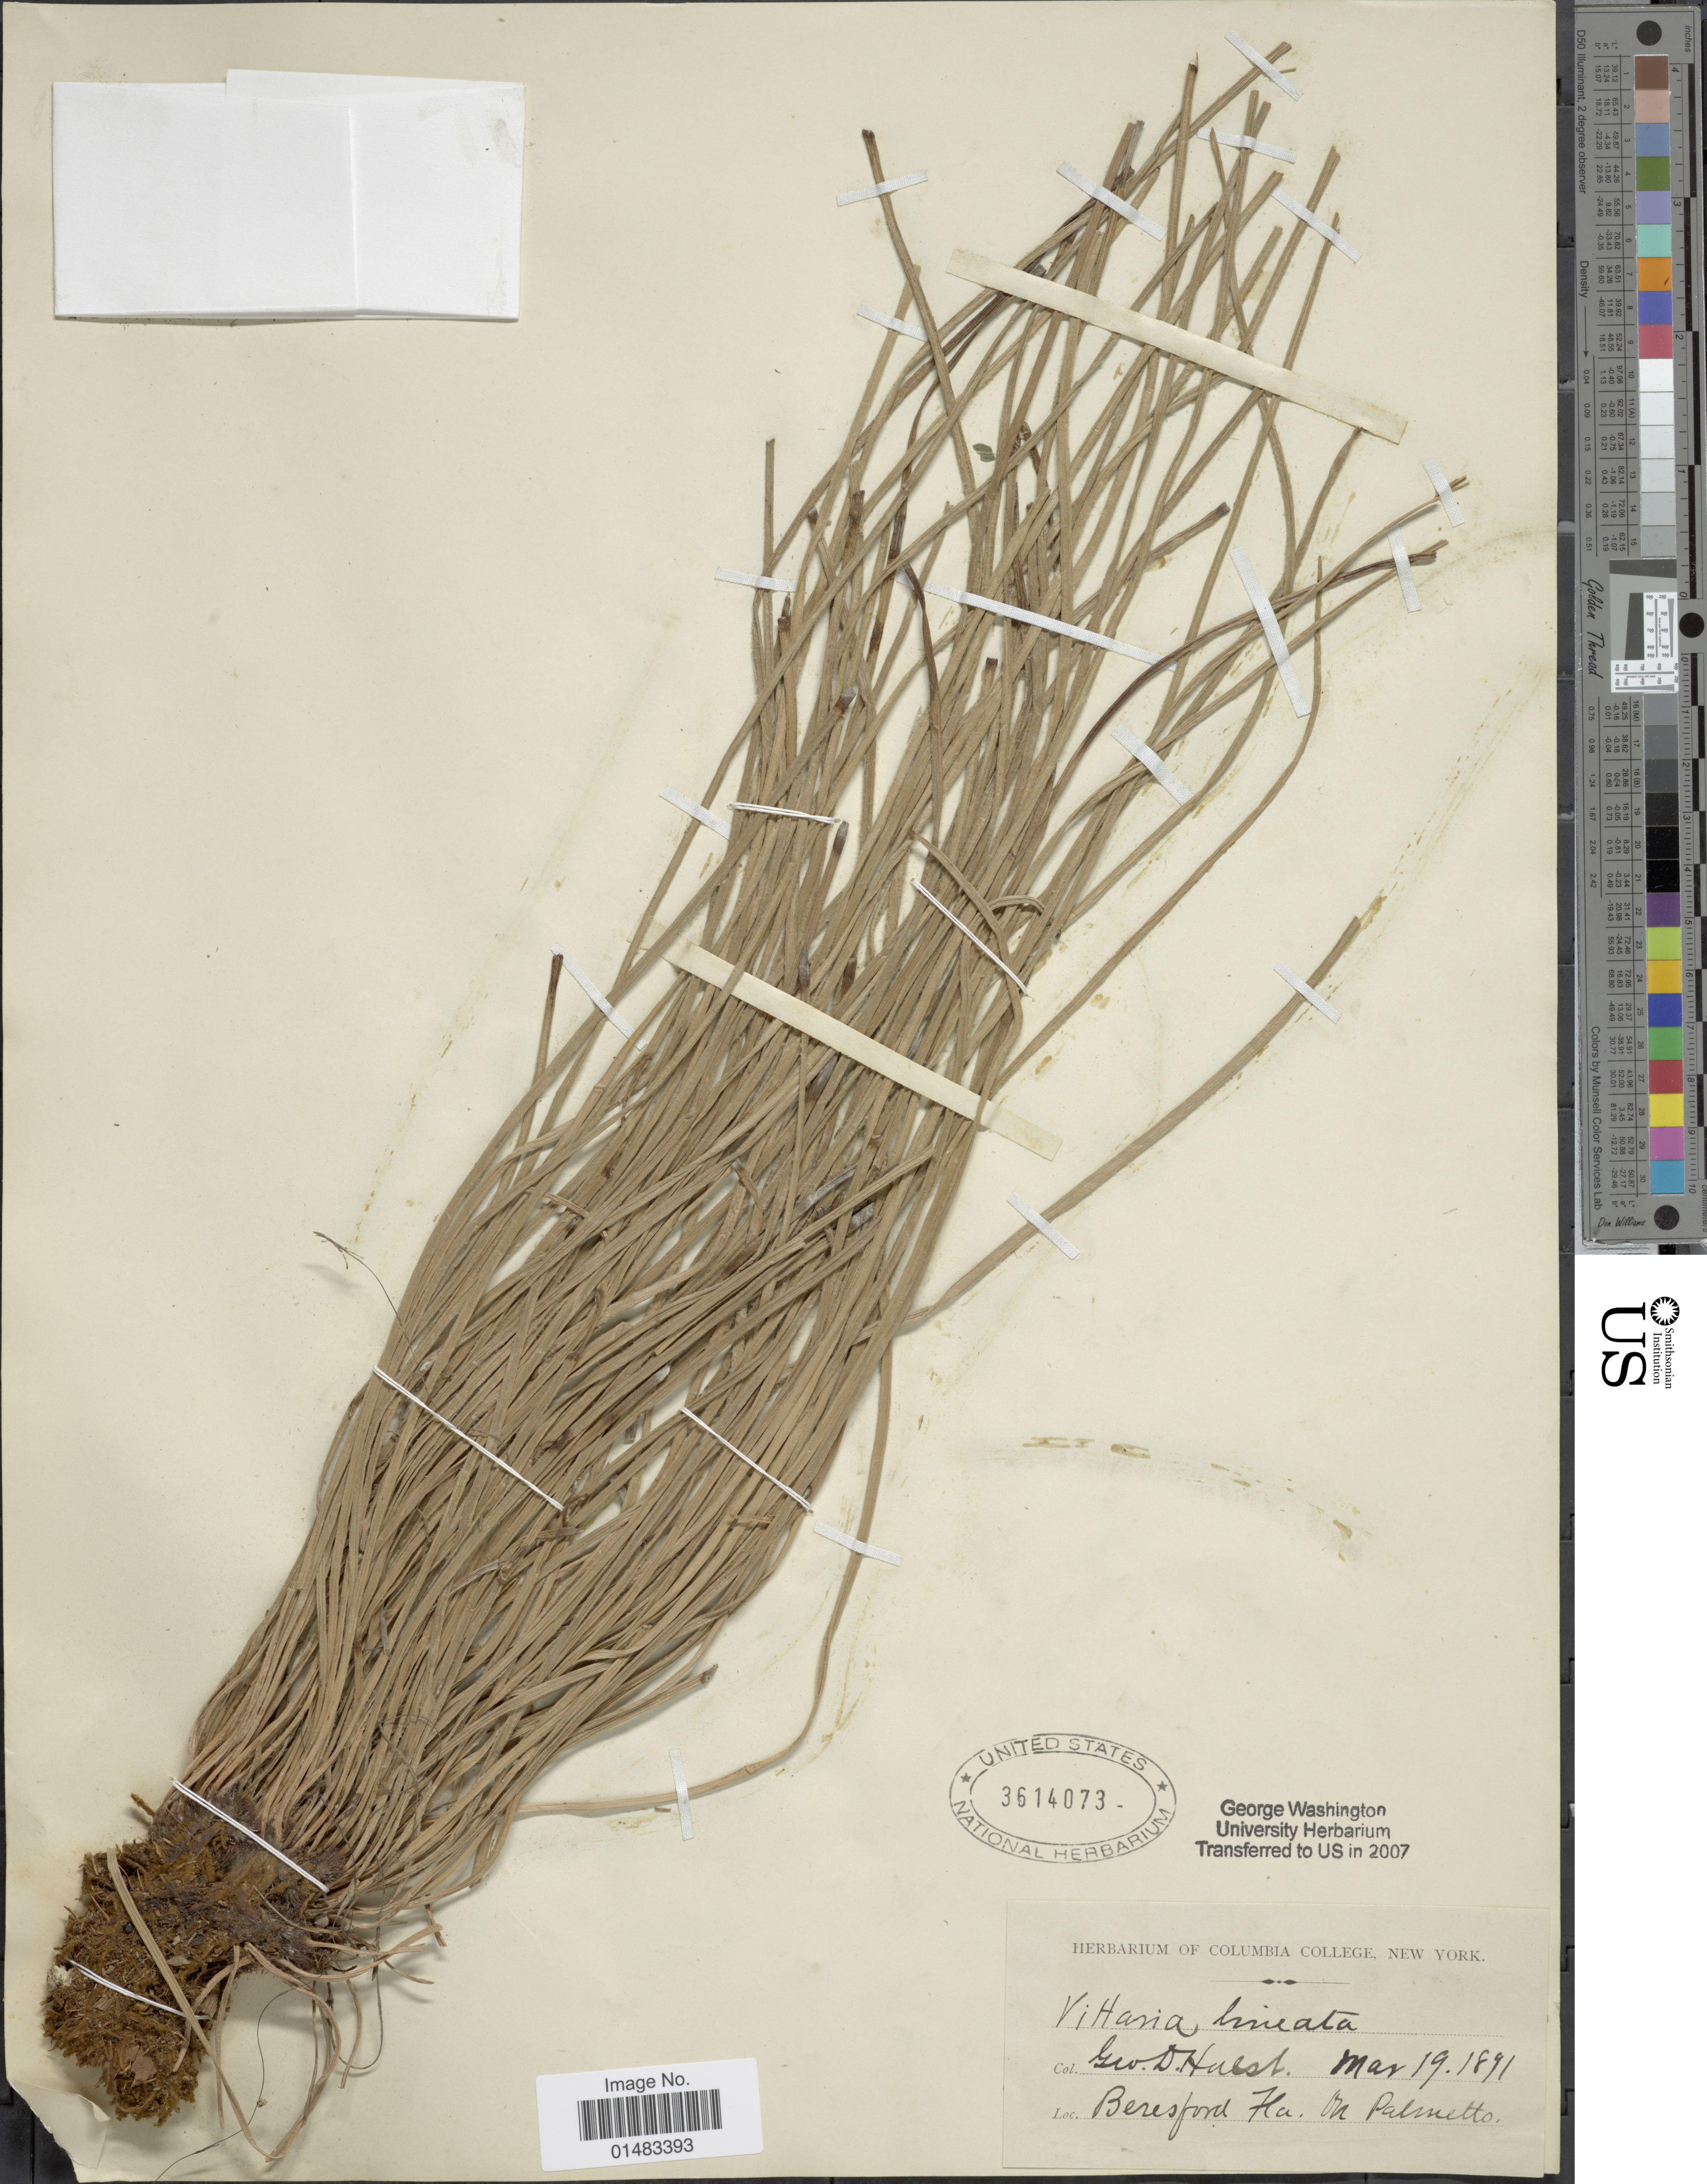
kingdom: Plantae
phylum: Tracheophyta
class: Polypodiopsida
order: Polypodiales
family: Pteridaceae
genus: Vittaria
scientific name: Vittaria lineata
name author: (L.) Sm.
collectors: G. Hulst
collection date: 1891-03-19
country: United States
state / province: Florida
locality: Beresford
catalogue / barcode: US 3614073